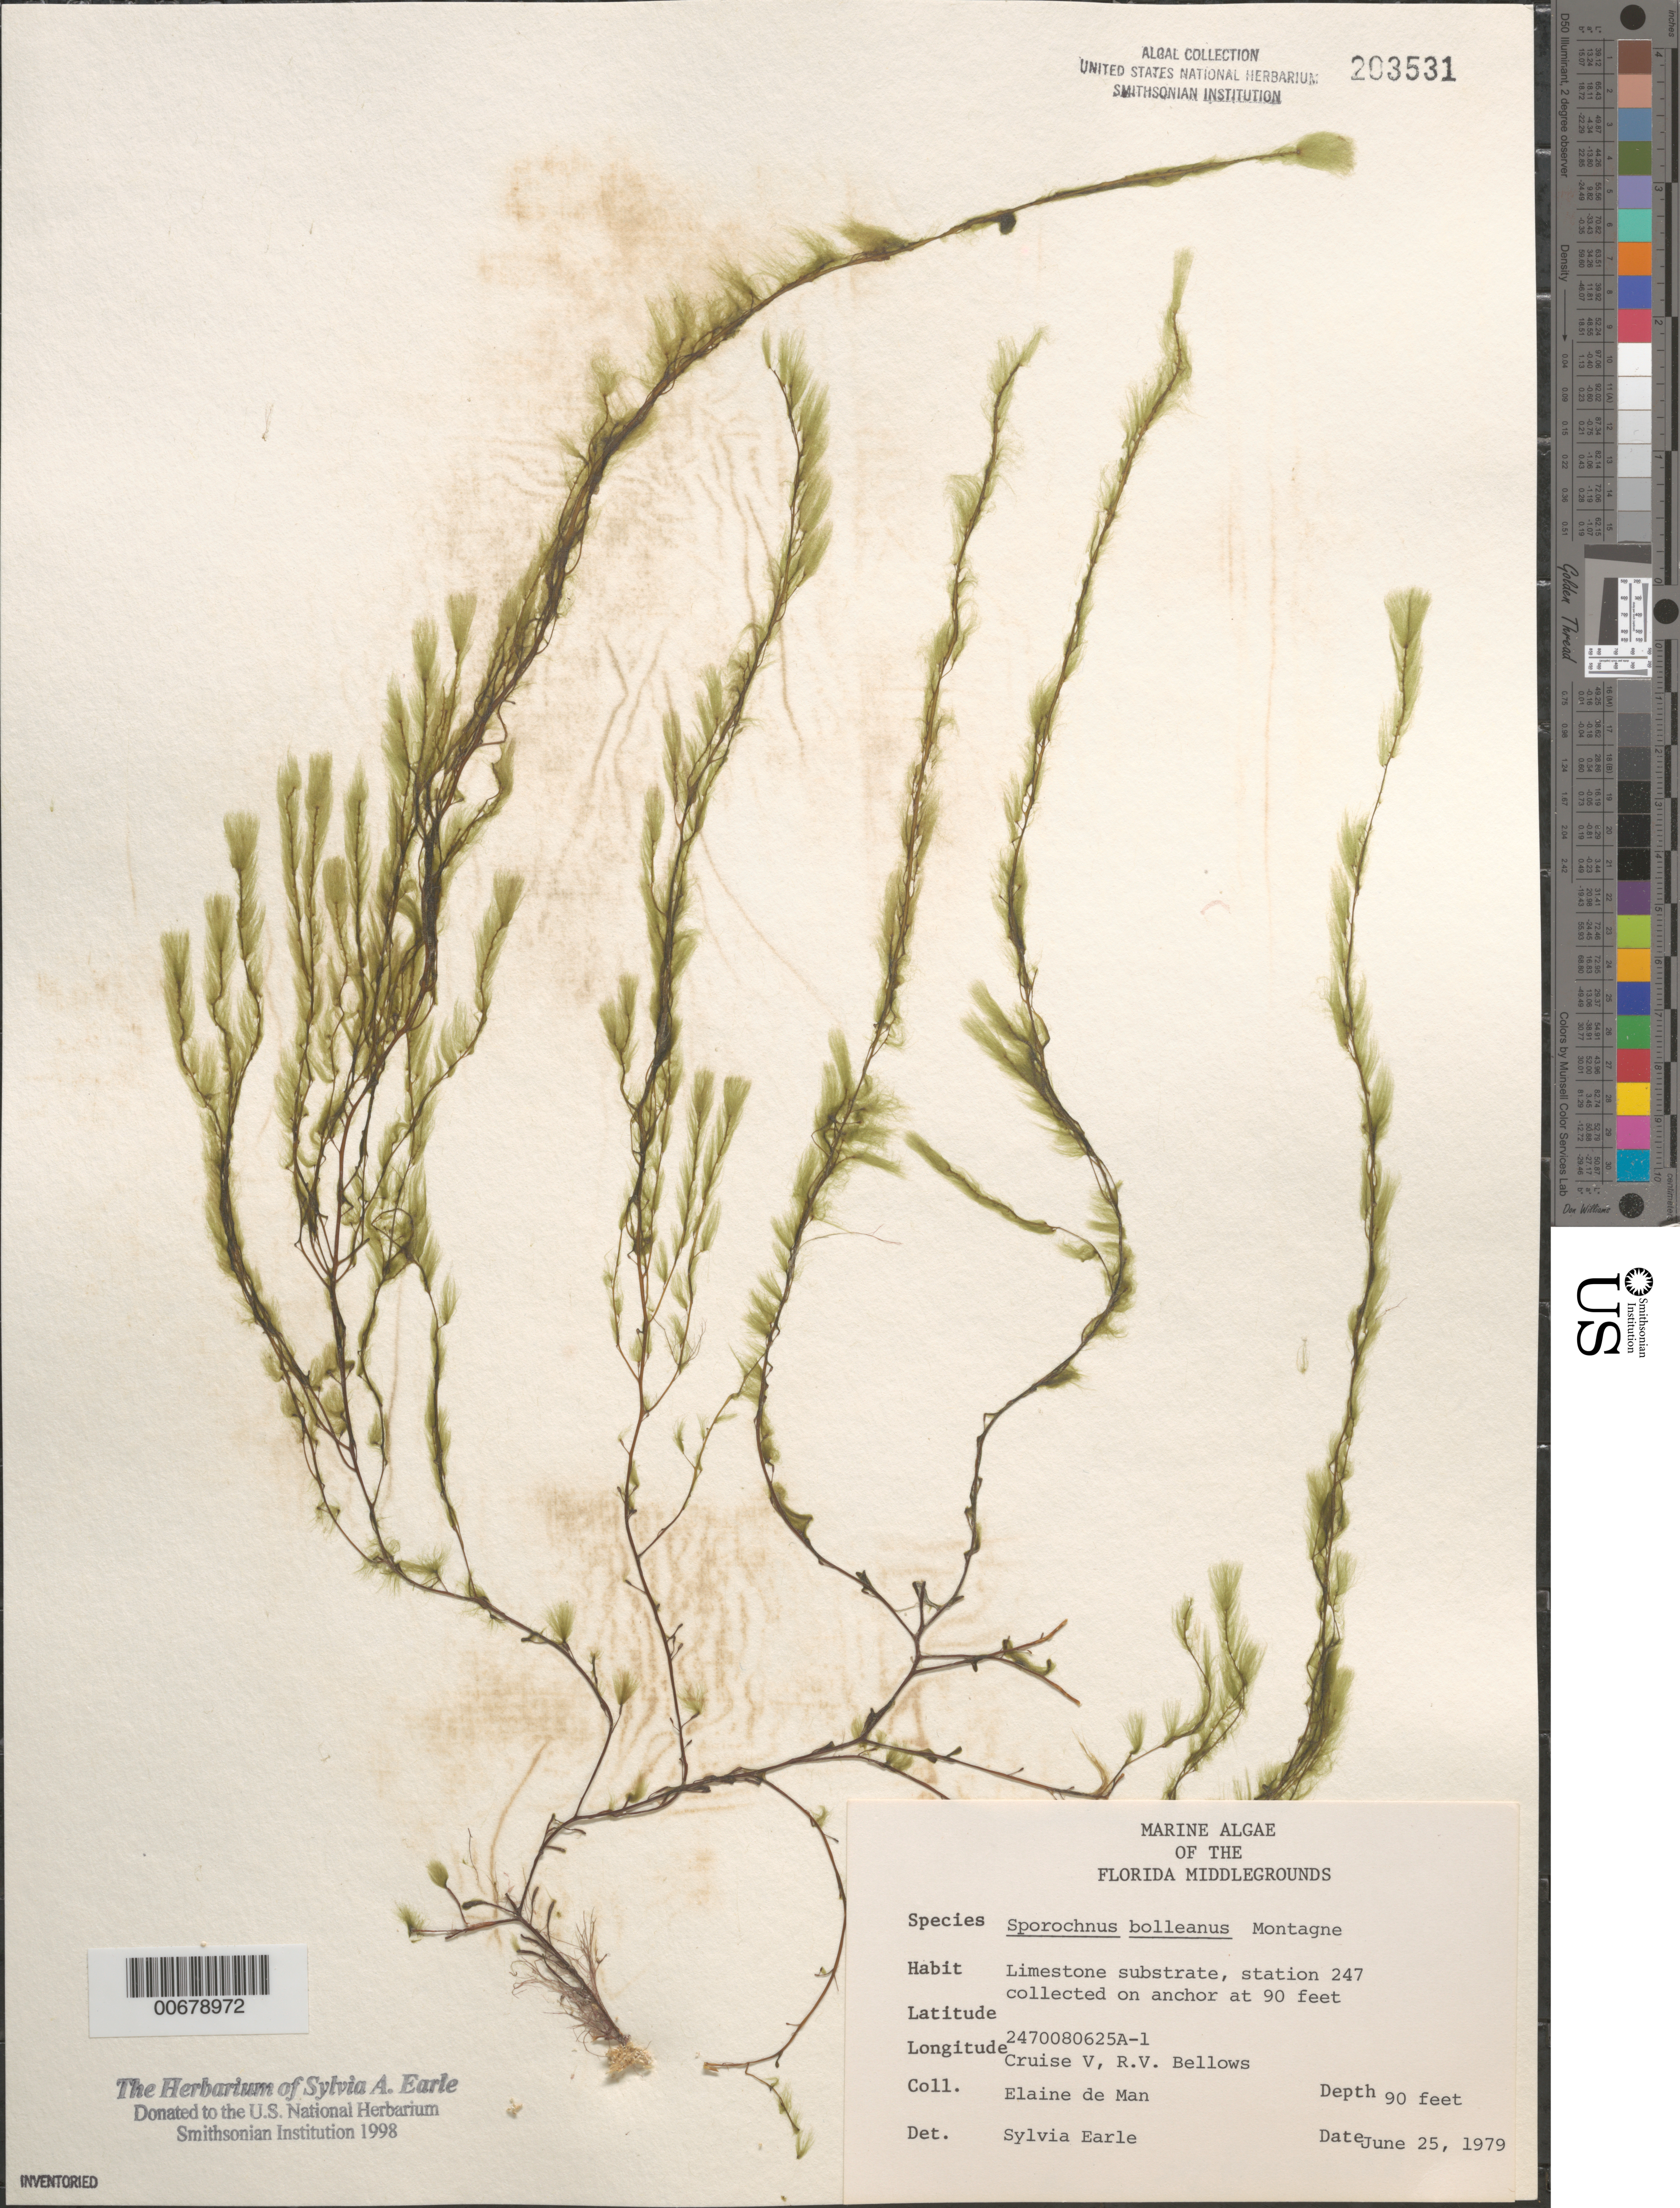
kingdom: Chromista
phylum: Ochrophyta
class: Phaeophyceae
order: Sporochnales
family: Sporochnaceae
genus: Sporochnus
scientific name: Sporochnus bolleanus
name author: Mont.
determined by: Earle, S. A.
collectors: E. de Man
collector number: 2470080625A-1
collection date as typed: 25 Jun 1979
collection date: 1979-06-25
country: United States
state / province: Florida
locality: Florida Middle Grounds, Gulf of Mexico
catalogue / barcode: US 203531